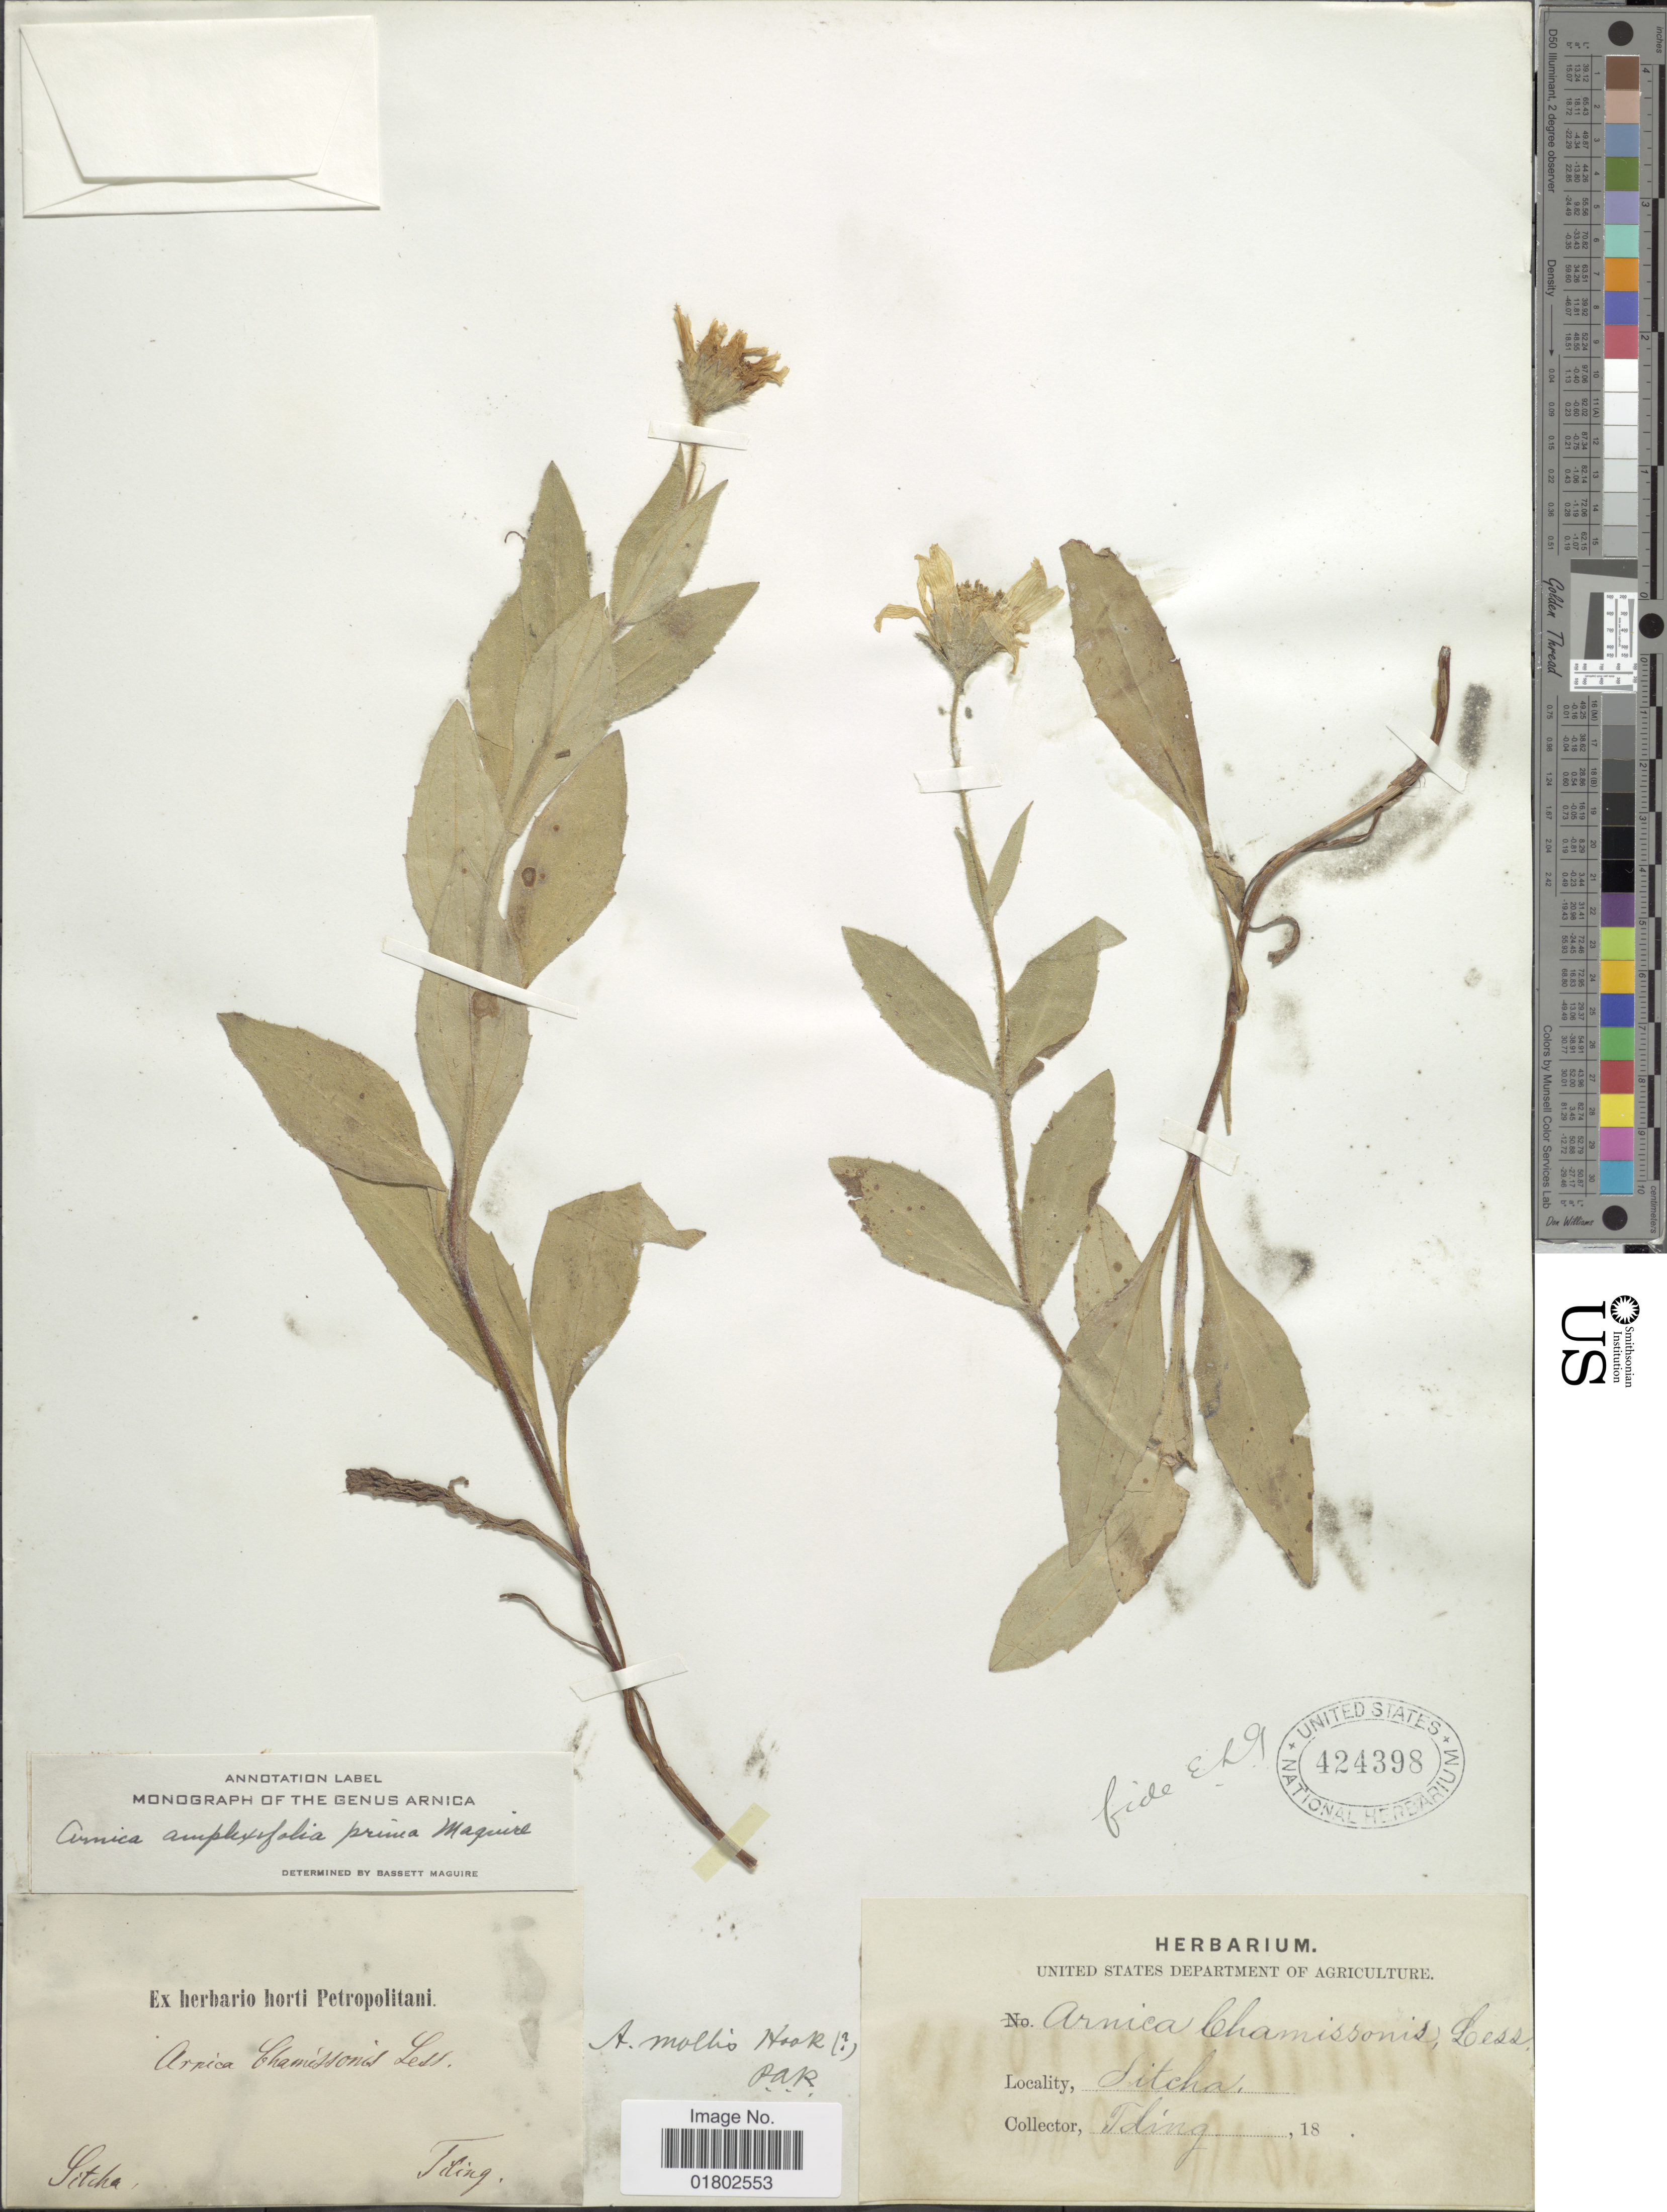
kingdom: Plantae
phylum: Tracheophyta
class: Magnoliopsida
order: Asterales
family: Asteraceae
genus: Arnica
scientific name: Arnica amplexifolia subsp. prima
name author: Maguire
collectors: T. Ling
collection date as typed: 18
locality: Sitcha [interpreted]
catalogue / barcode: US 424398